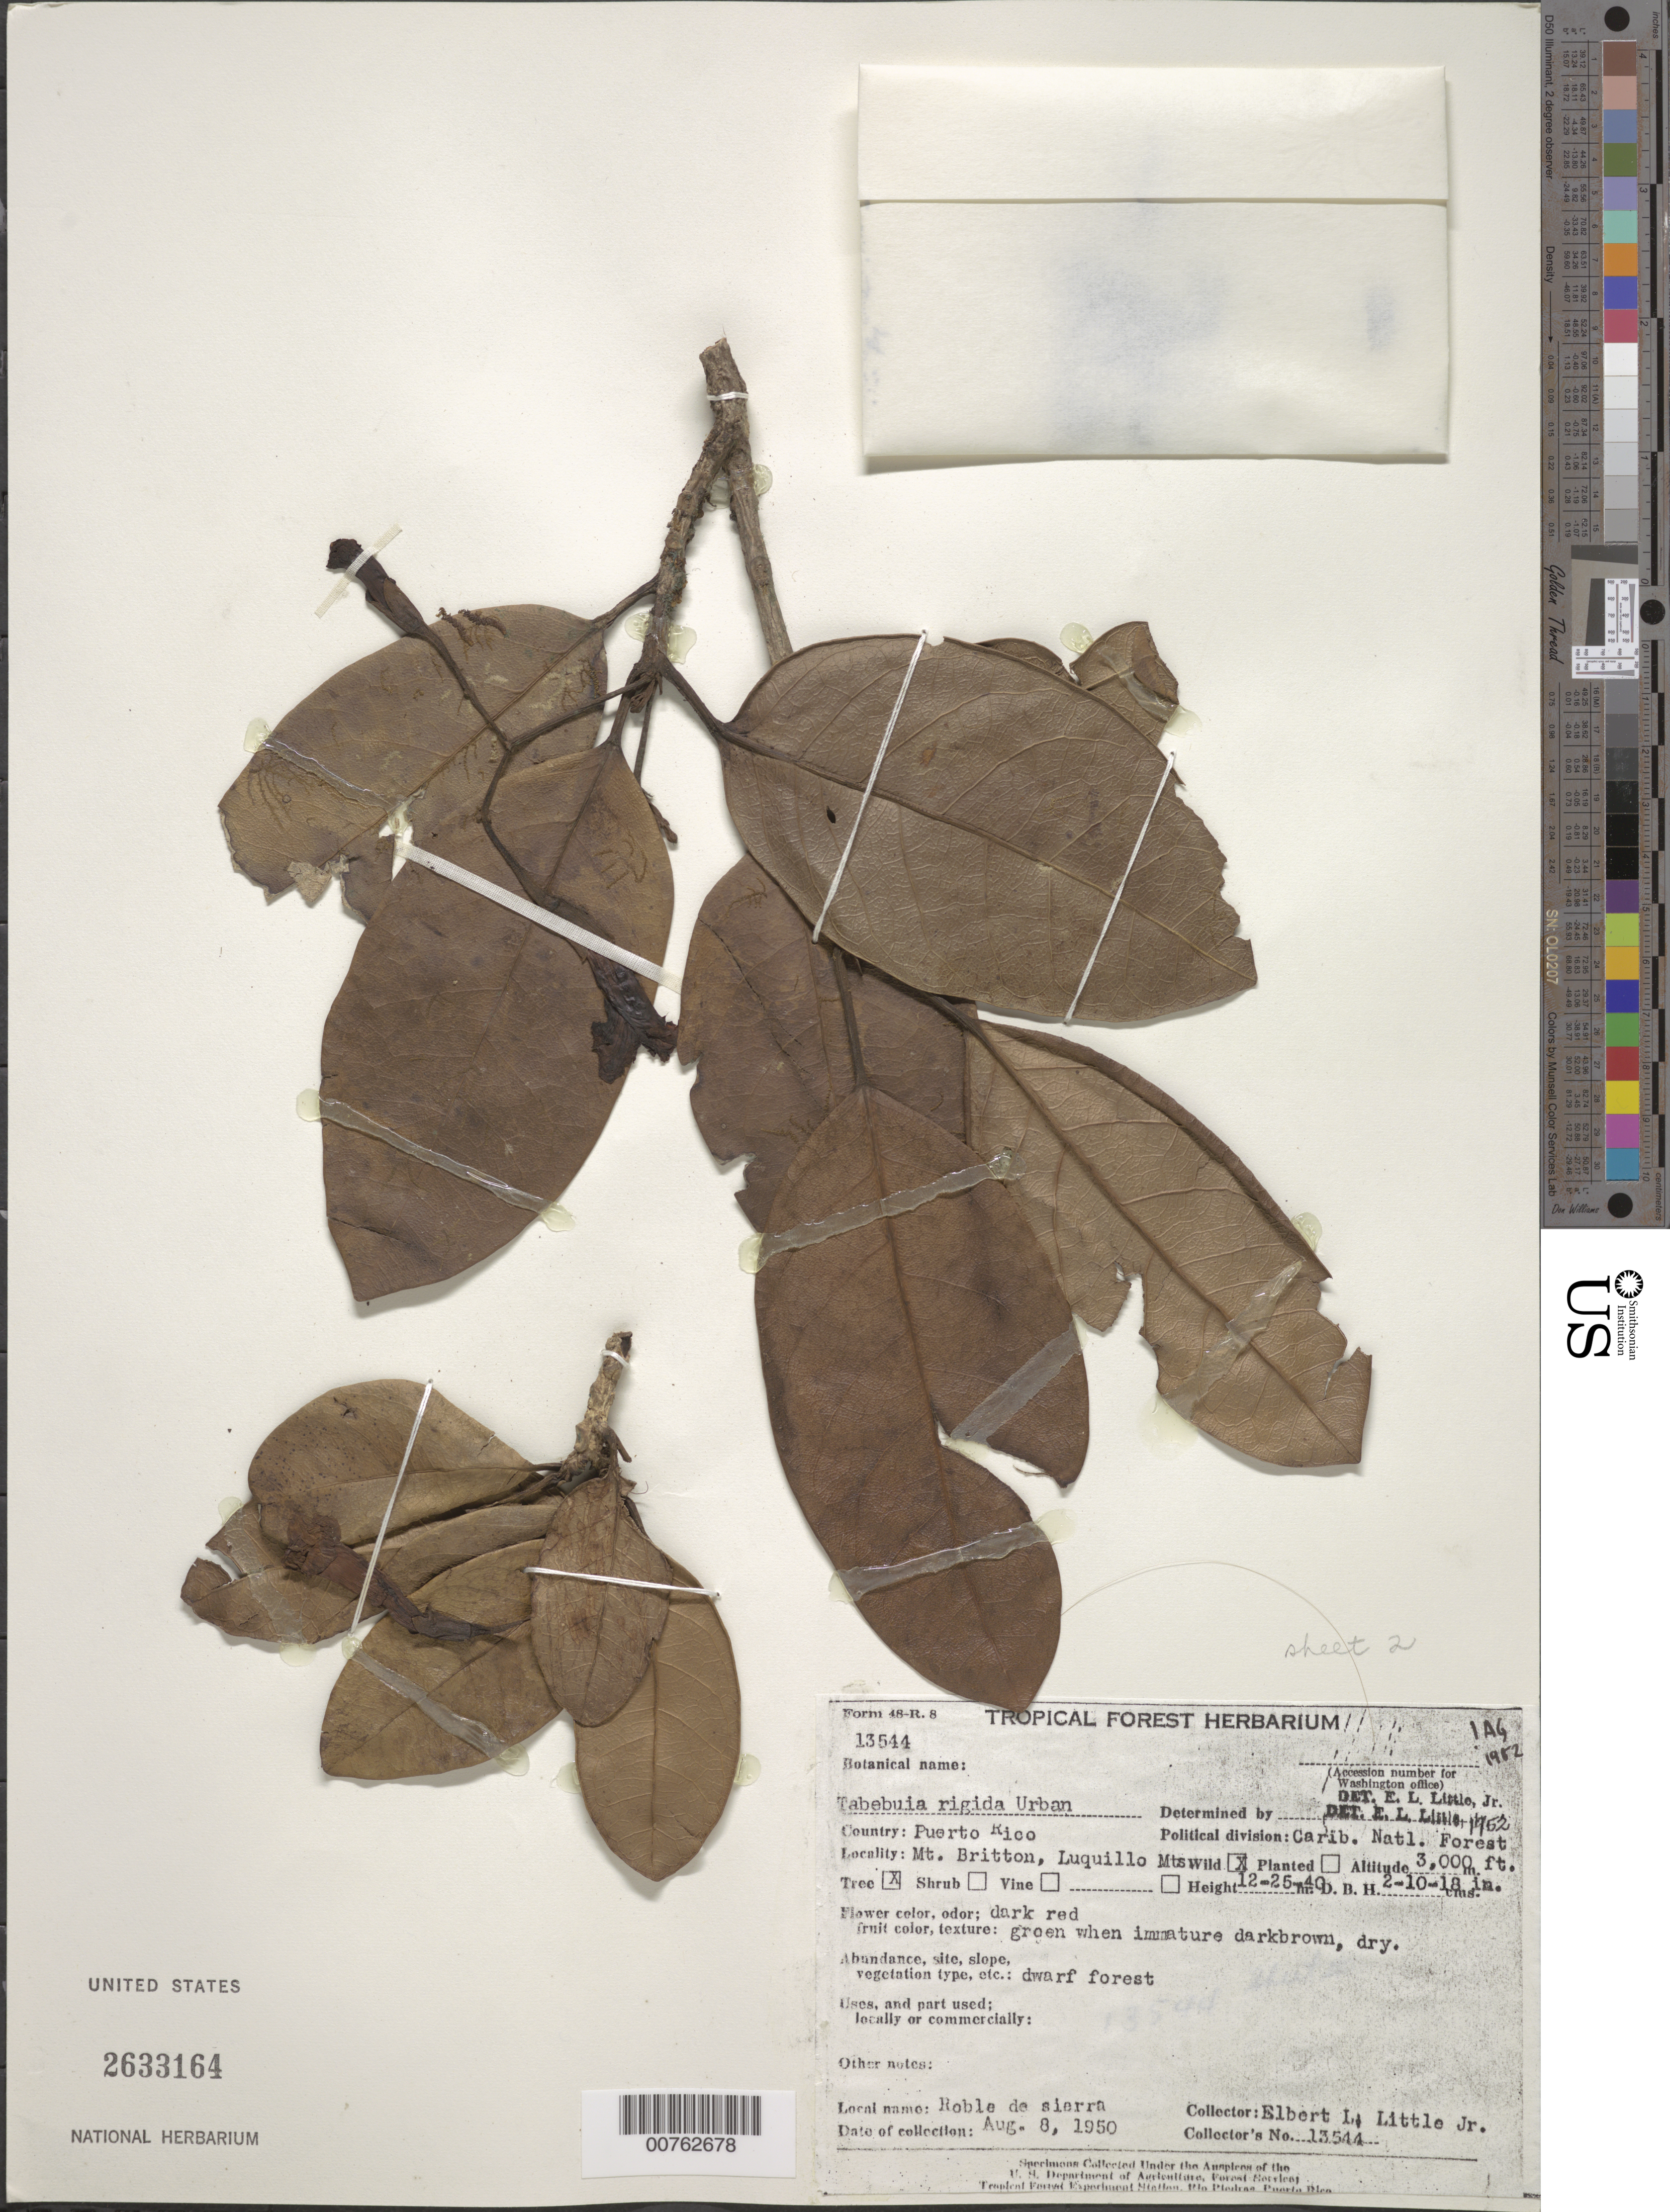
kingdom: Plantae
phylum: Tracheophyta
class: Magnoliopsida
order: Lamiales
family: Bignoniaceae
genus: Tabebuia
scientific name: Tabebuia rigida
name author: Urb.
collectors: E. L. Little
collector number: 13544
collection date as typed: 08 Aug 1950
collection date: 1950-08-08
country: Puerto Rico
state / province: Luquillo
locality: Mt. Britton, Luquillo Mts. Caribbean National Forest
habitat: Dwarf forest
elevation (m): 914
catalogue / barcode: US 2633164